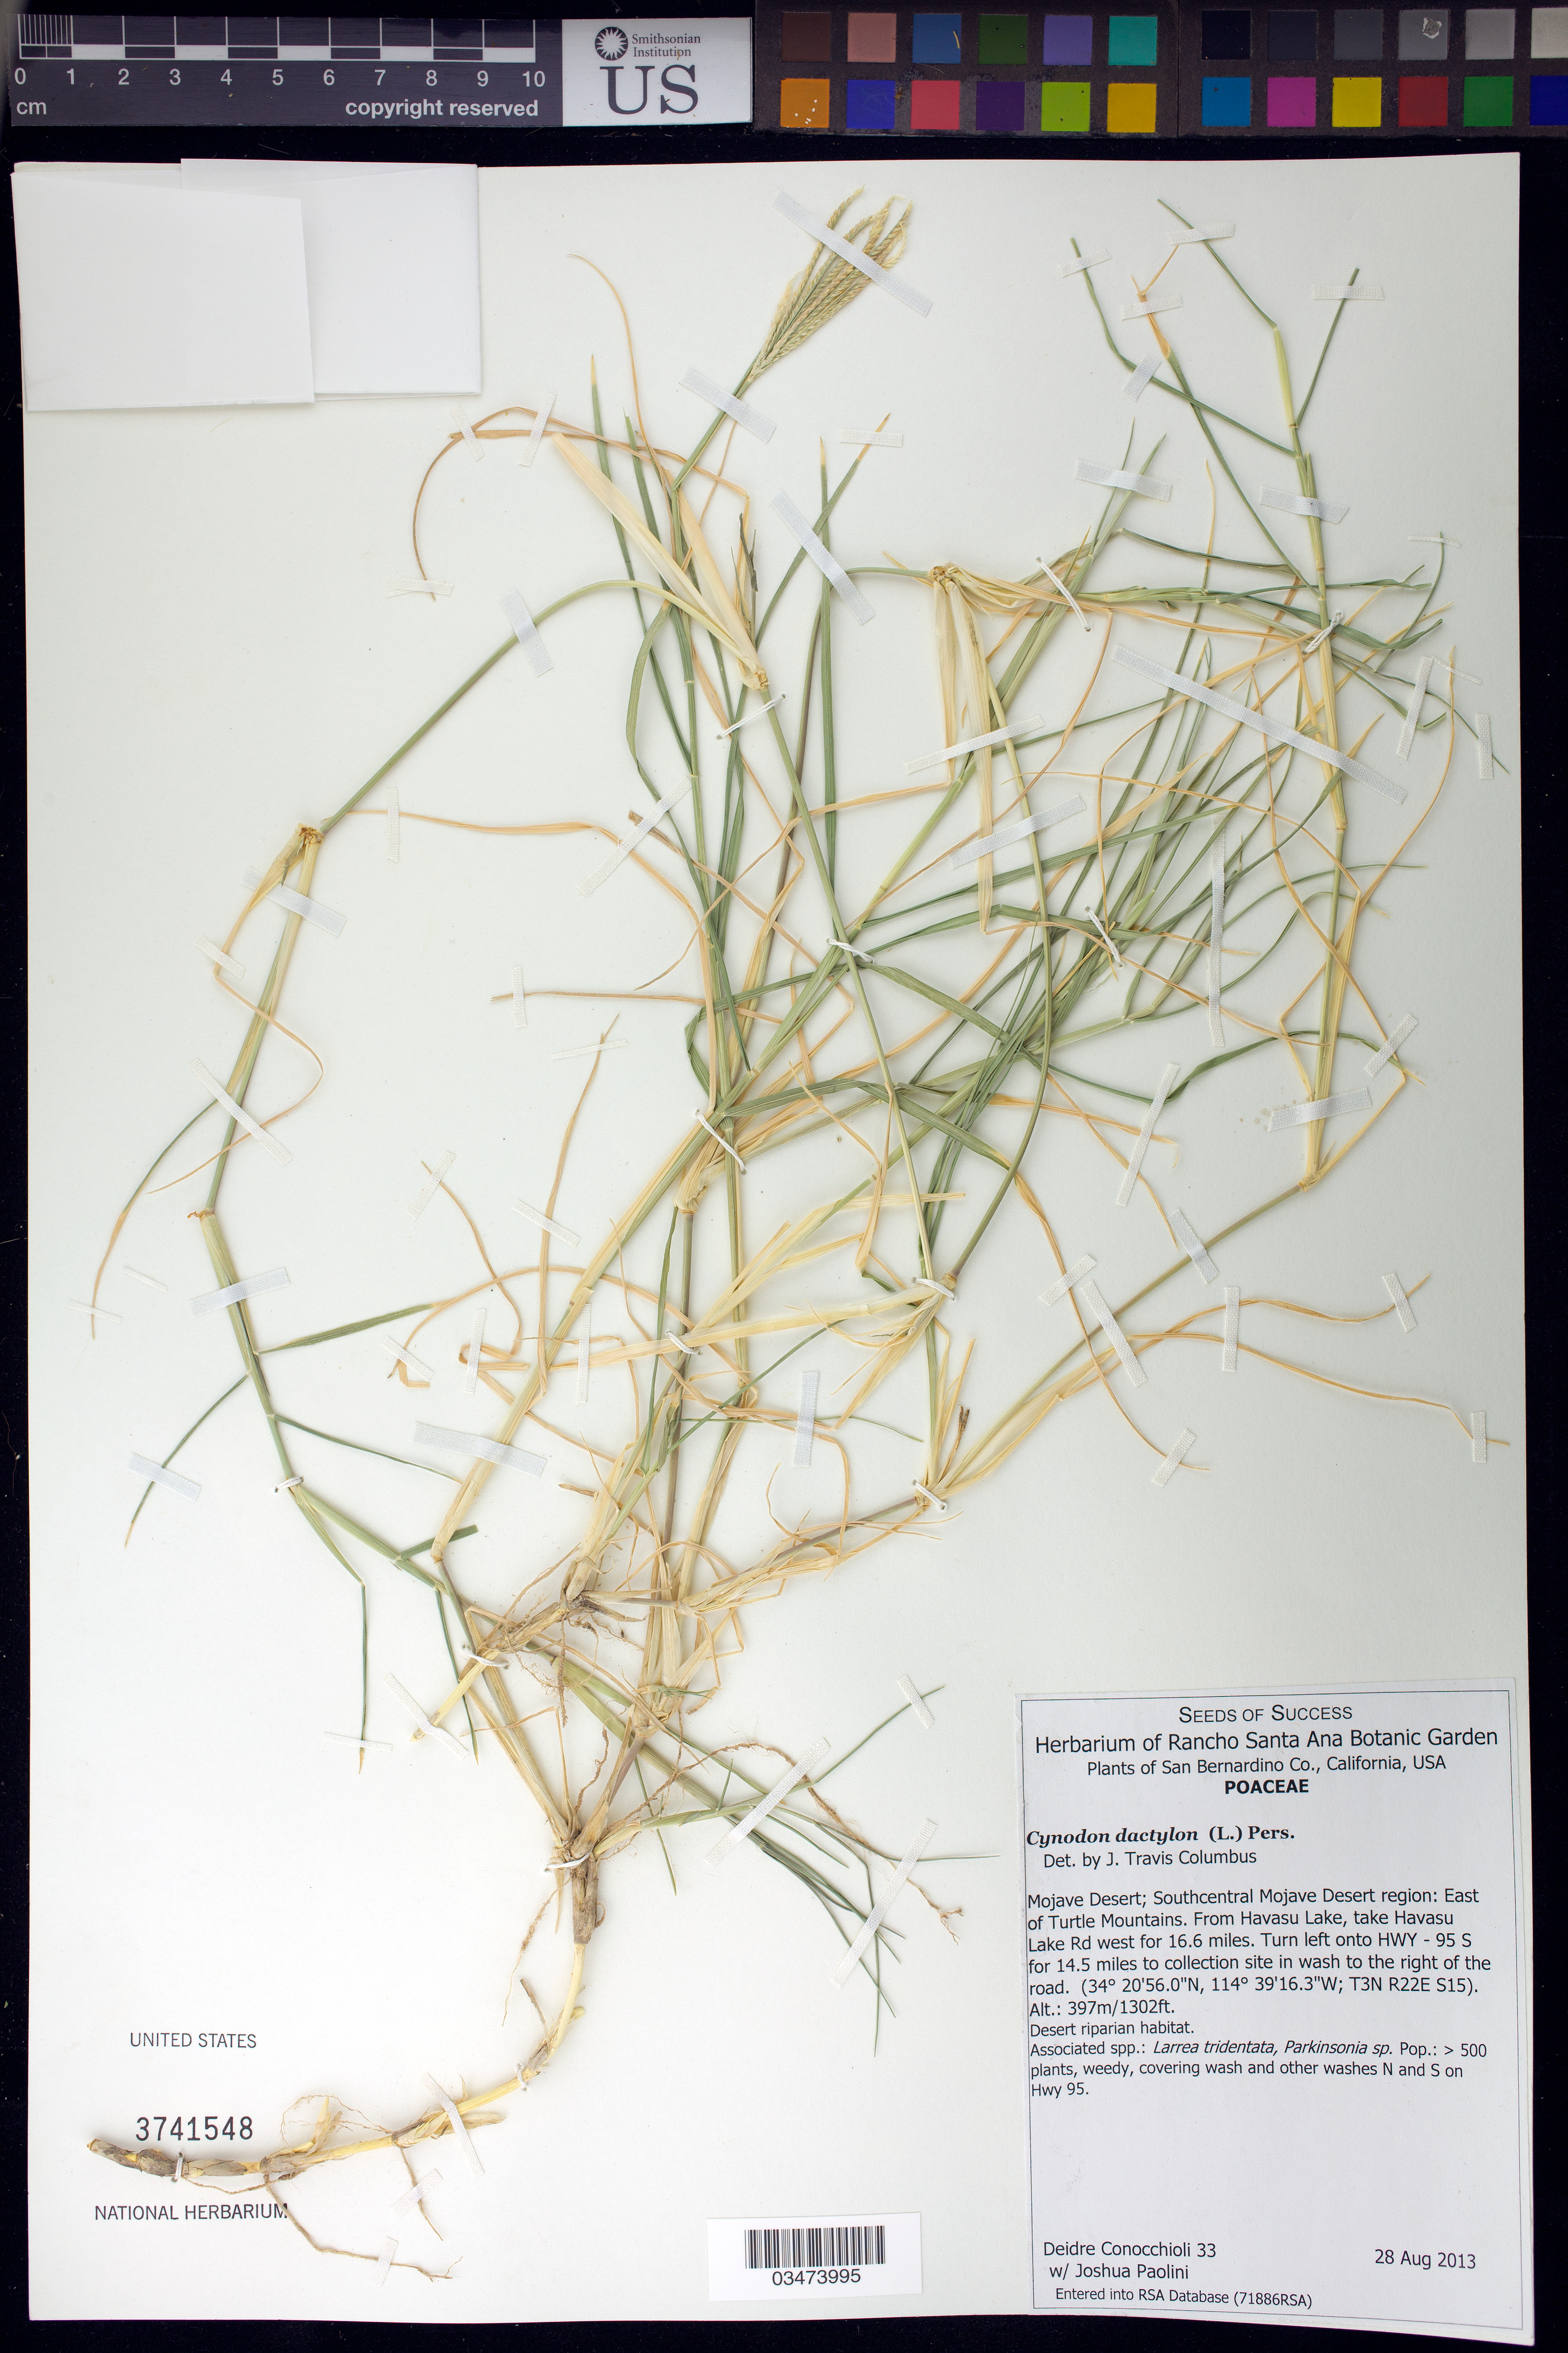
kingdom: Plantae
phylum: Tracheophyta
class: Liliopsida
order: Poales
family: Poaceae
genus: Cynodon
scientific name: Cynodon dactylon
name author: (L.) Pers.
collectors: D. Conocchioli & J. Paolini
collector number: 33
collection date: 2013-08-28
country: United States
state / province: California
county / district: San Bernardino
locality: Mojave Desert, Southcentral region, East of Turtle Mnts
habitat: Desert riparian habitat. Associated species: Larrea tridentata, Parkinsonia sp.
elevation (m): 397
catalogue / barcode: US 3741548